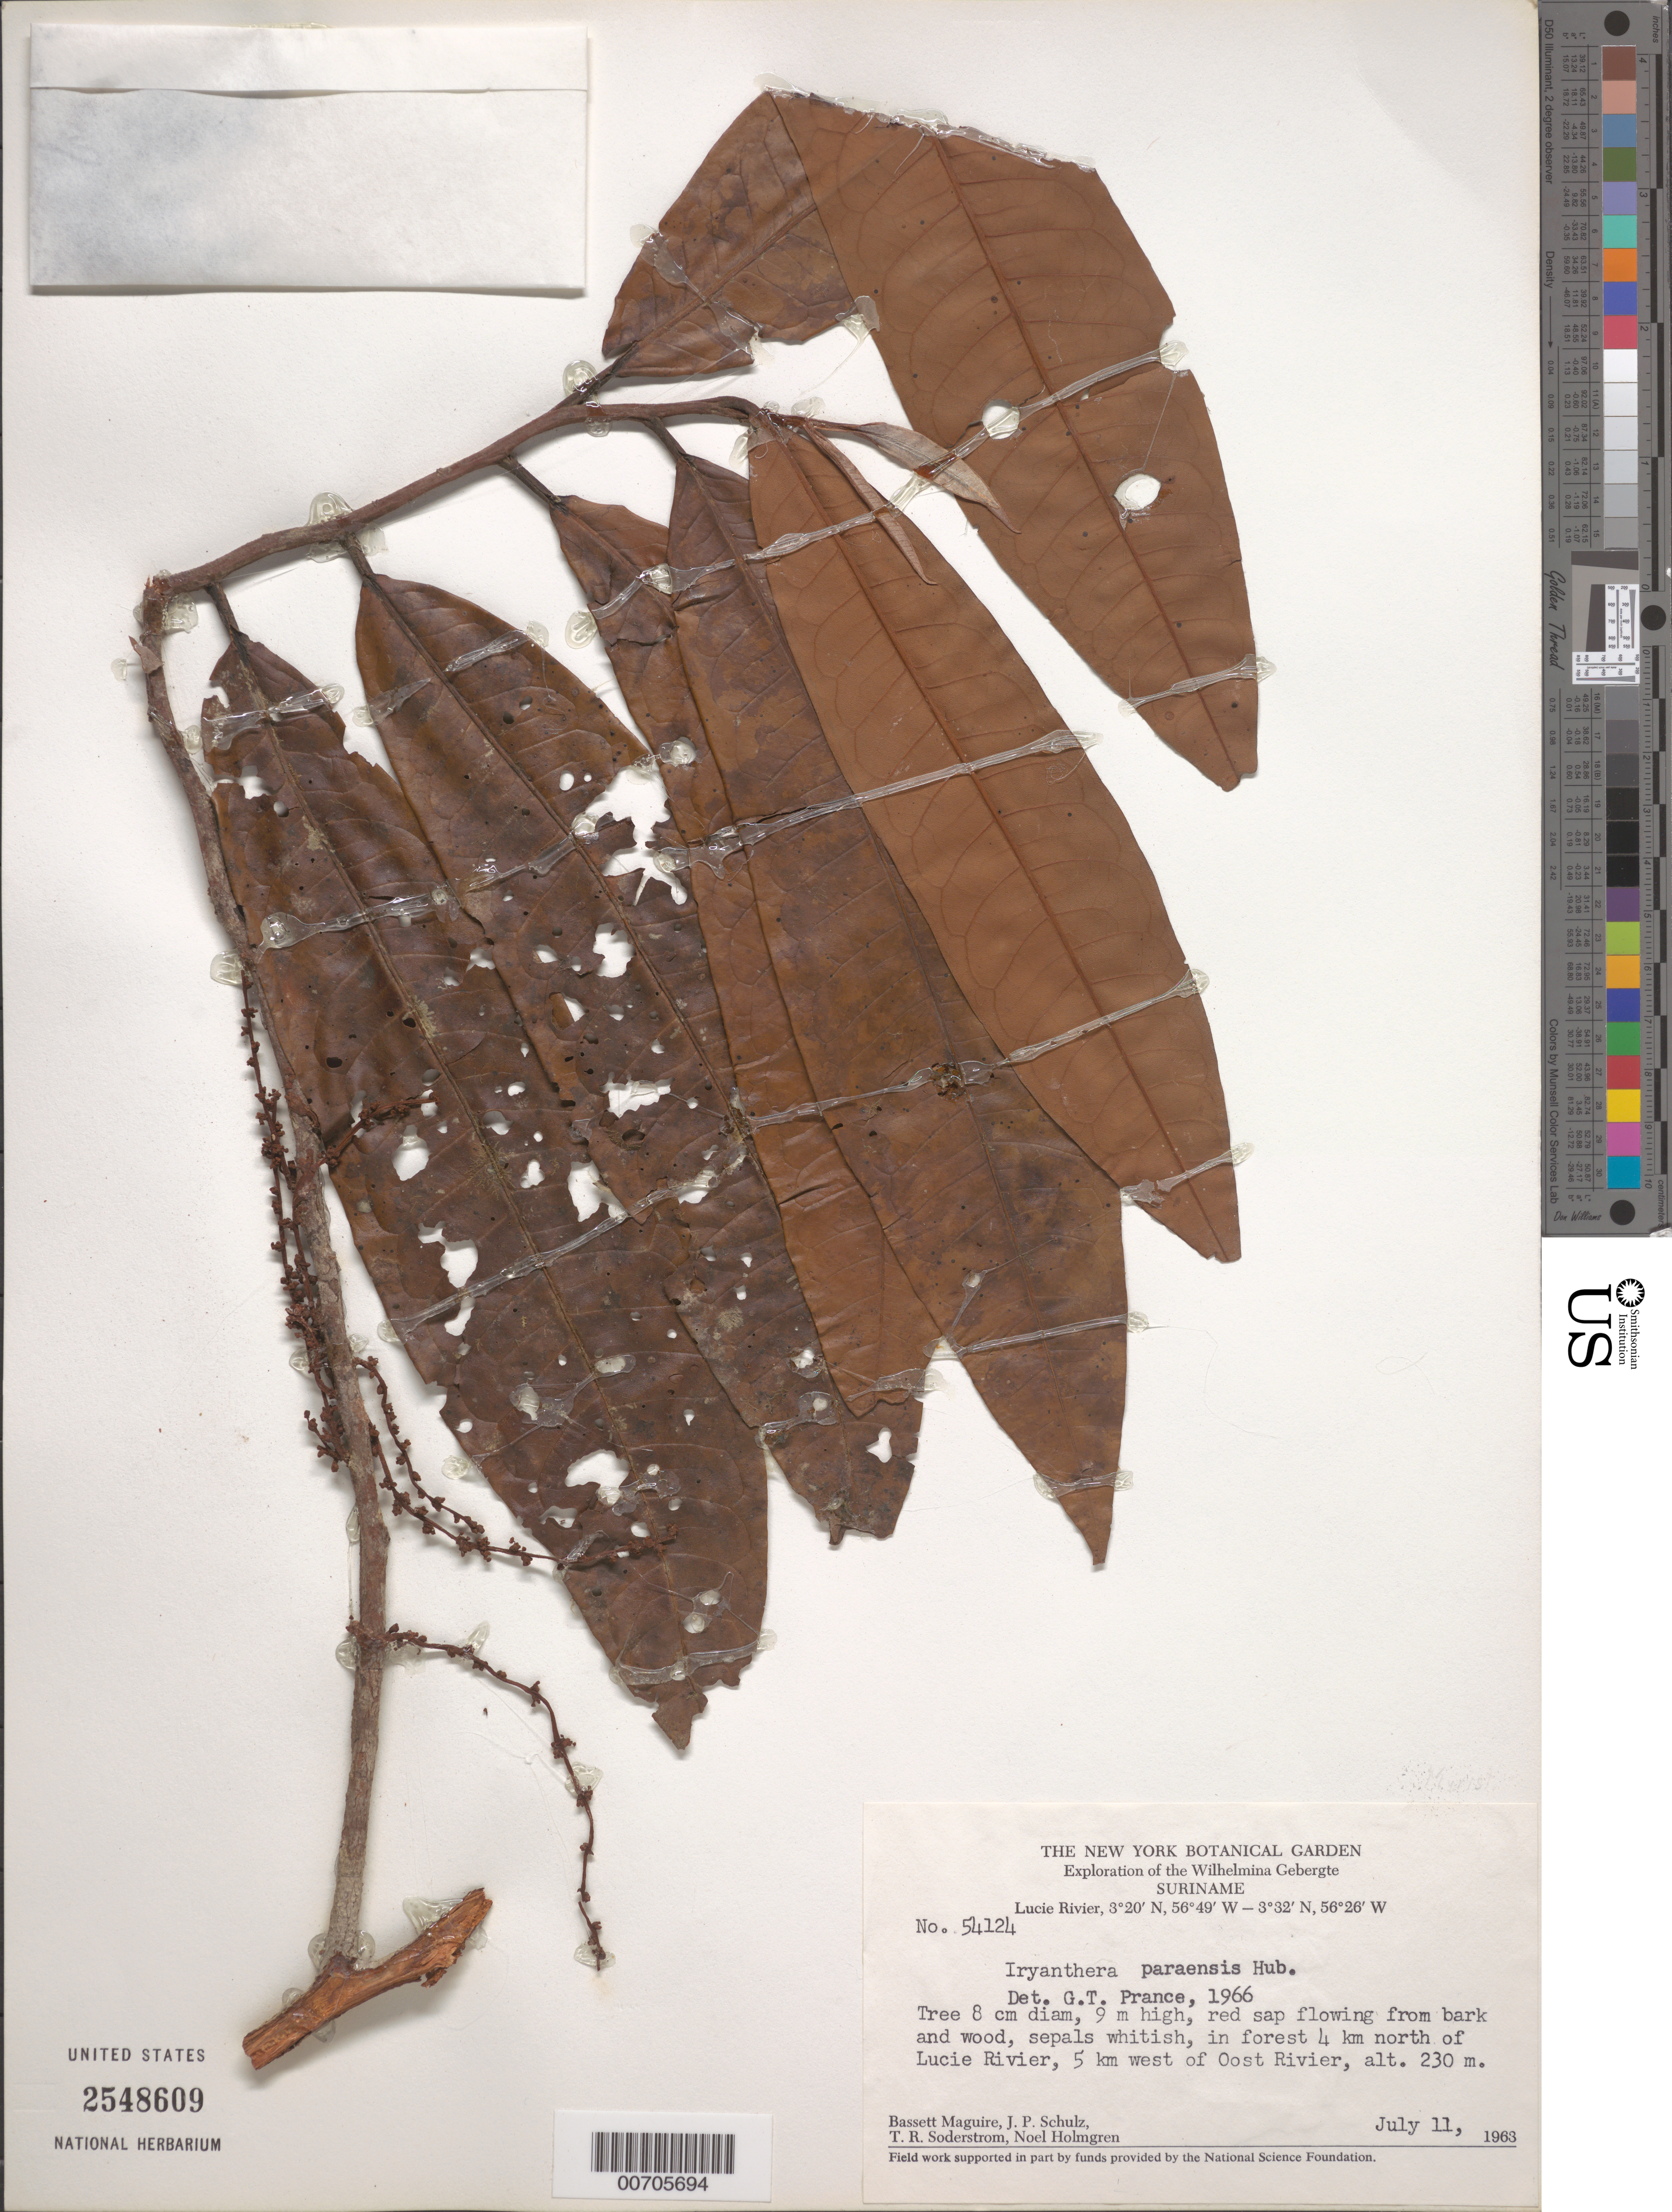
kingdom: Plantae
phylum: Tracheophyta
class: Magnoliopsida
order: Magnoliales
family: Myristicaceae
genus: Iryanthera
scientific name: Iryanthera paraensis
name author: Huber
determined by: Prance, G. T.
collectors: B. Maguire, J. P. Schulz, T. R. Soderstrom & N. H. Holmgren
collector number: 54124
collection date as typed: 11-Jul-63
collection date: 1963-07-11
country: Suriname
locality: Lucie R., 4 km N of; 5 km W of Oost R.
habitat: Forest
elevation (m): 230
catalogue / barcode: US 2548609